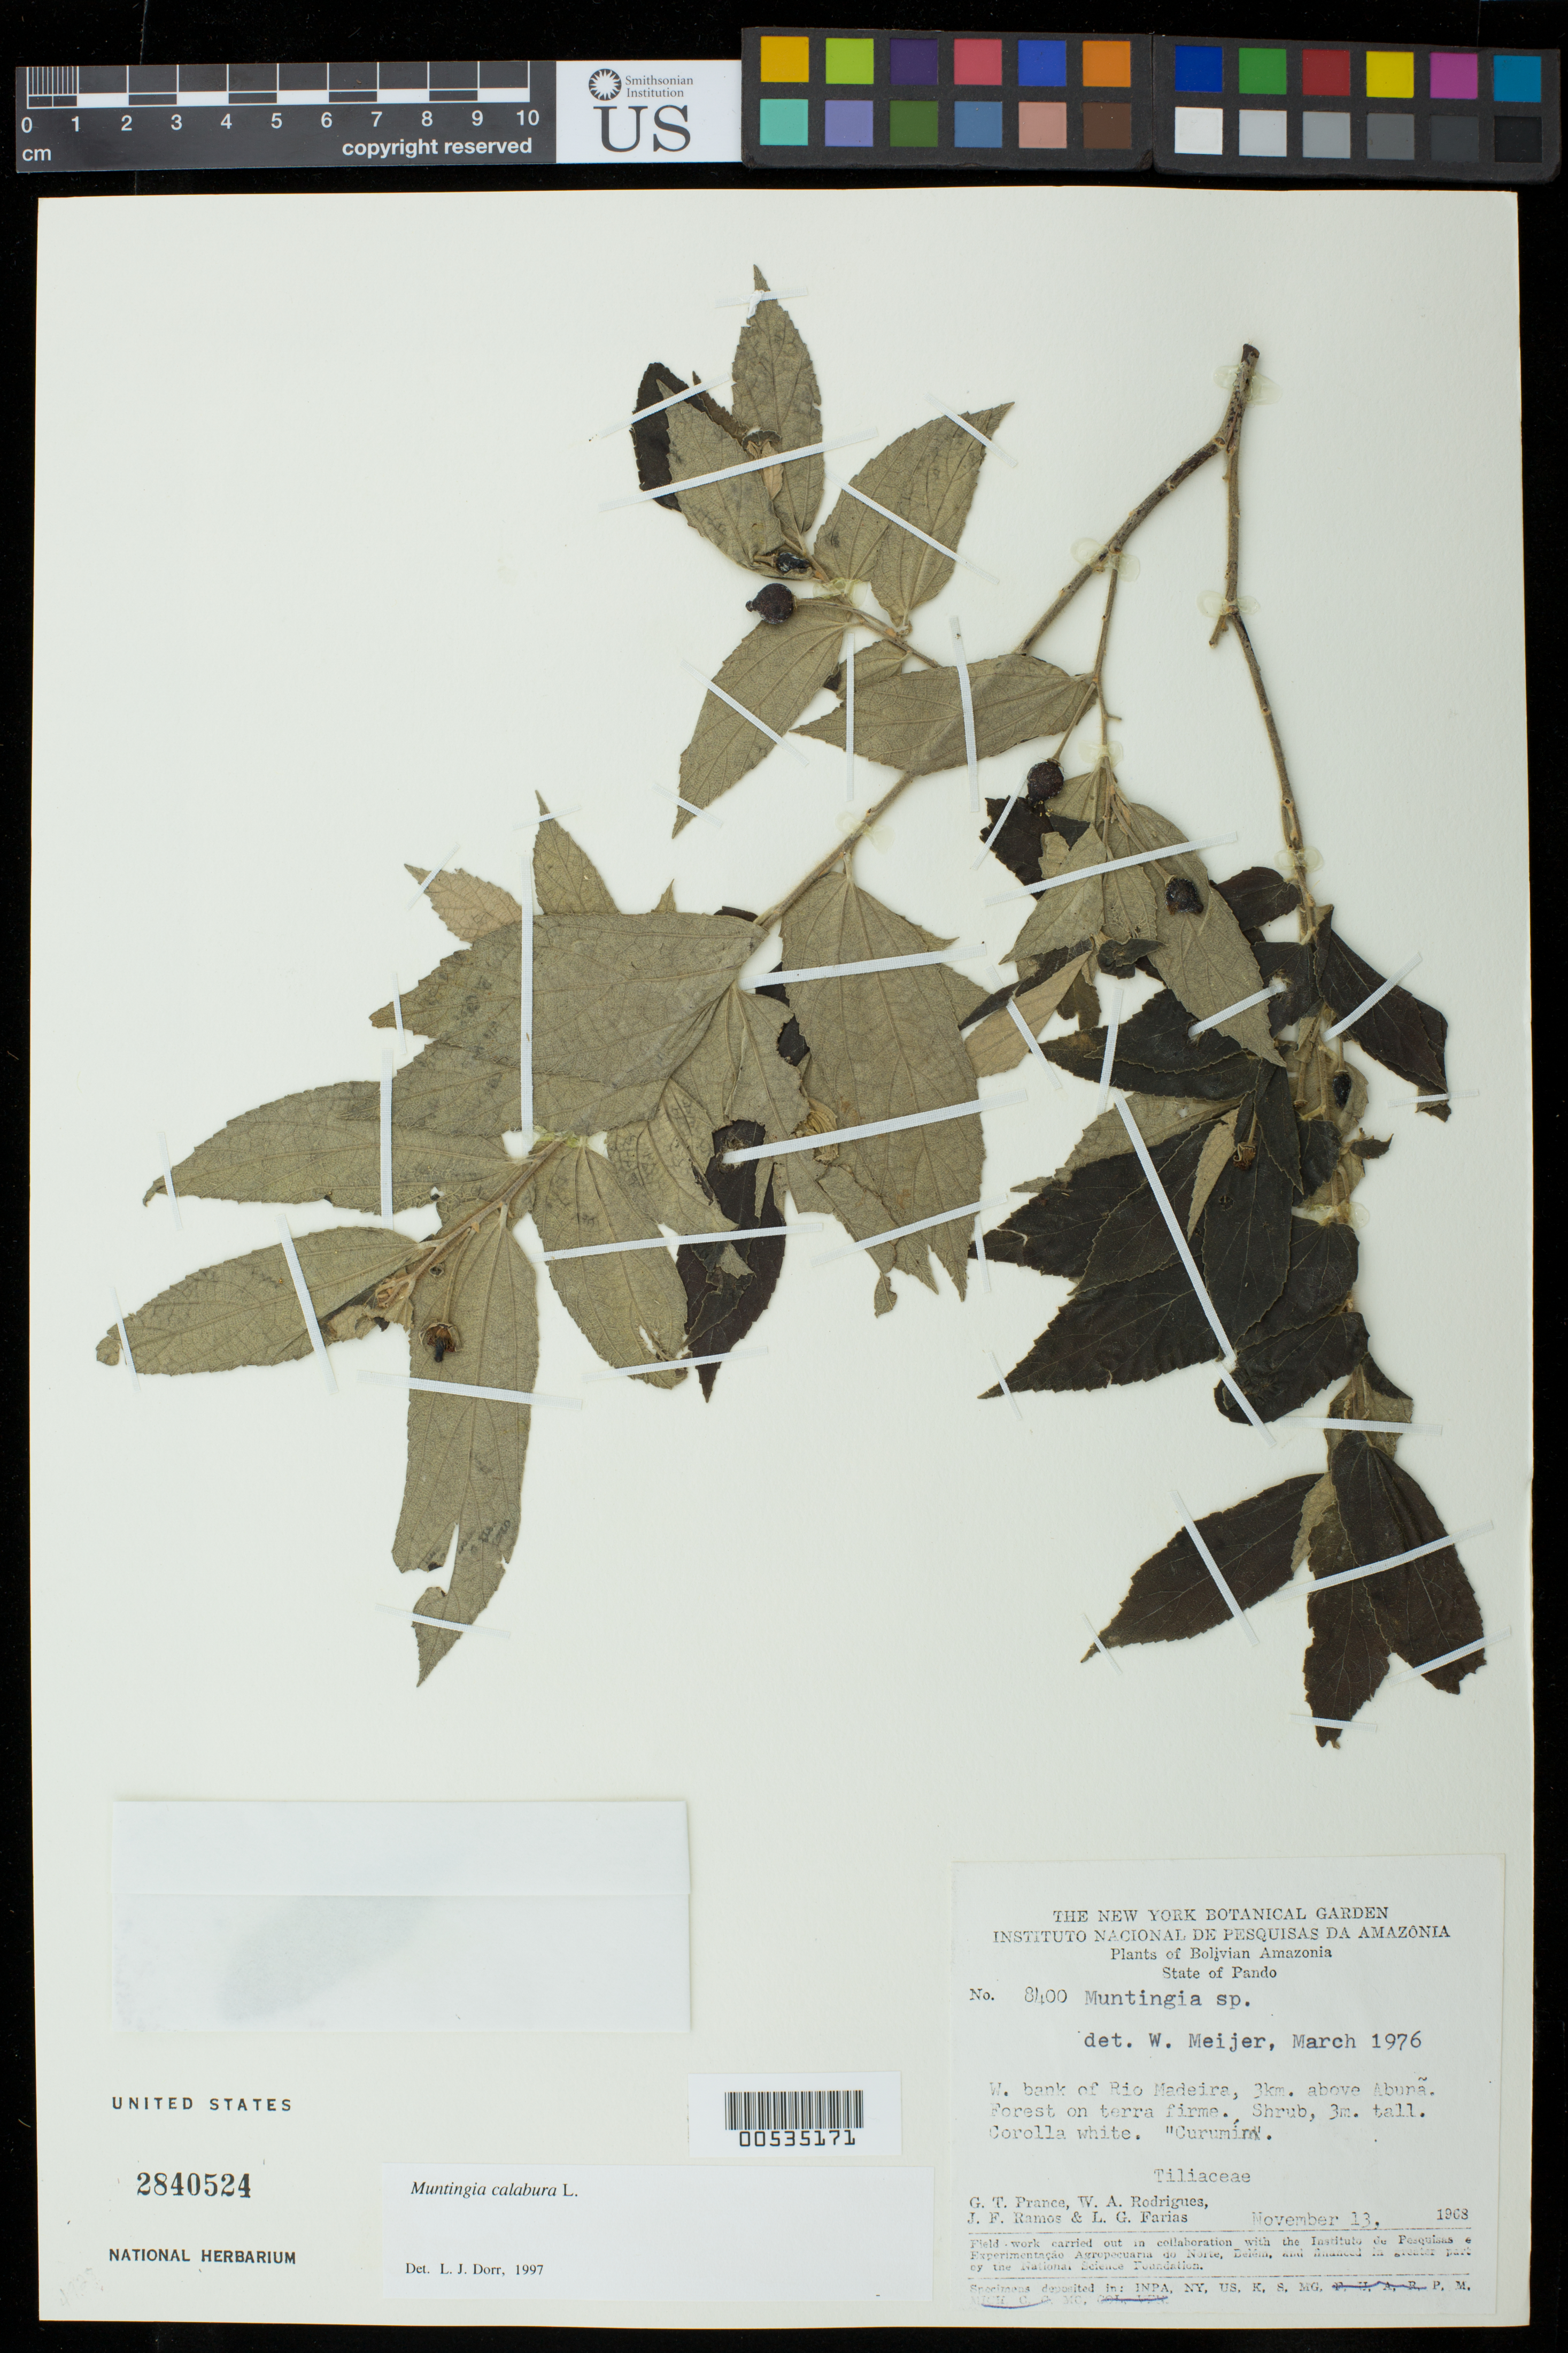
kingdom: Plantae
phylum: Tracheophyta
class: Magnoliopsida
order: Malvales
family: Muntingiaceae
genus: Muntingia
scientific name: Muntingia calabura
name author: L.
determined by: Dorr, L. J., (BOT), Smithsonian Institution - National Museum of Natural History (UNITED STATES)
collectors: G. T. Prance, W. A. Rodrigues, J. F. Ramos & L. G. Farias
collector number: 8400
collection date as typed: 13 Nov 1968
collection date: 1968-11-13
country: Bolivia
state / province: Pando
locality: W bank of Rio Madeira, 3 km above Abuna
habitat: Forest on terra firme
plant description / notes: Common name: Curumím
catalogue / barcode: US 2840524